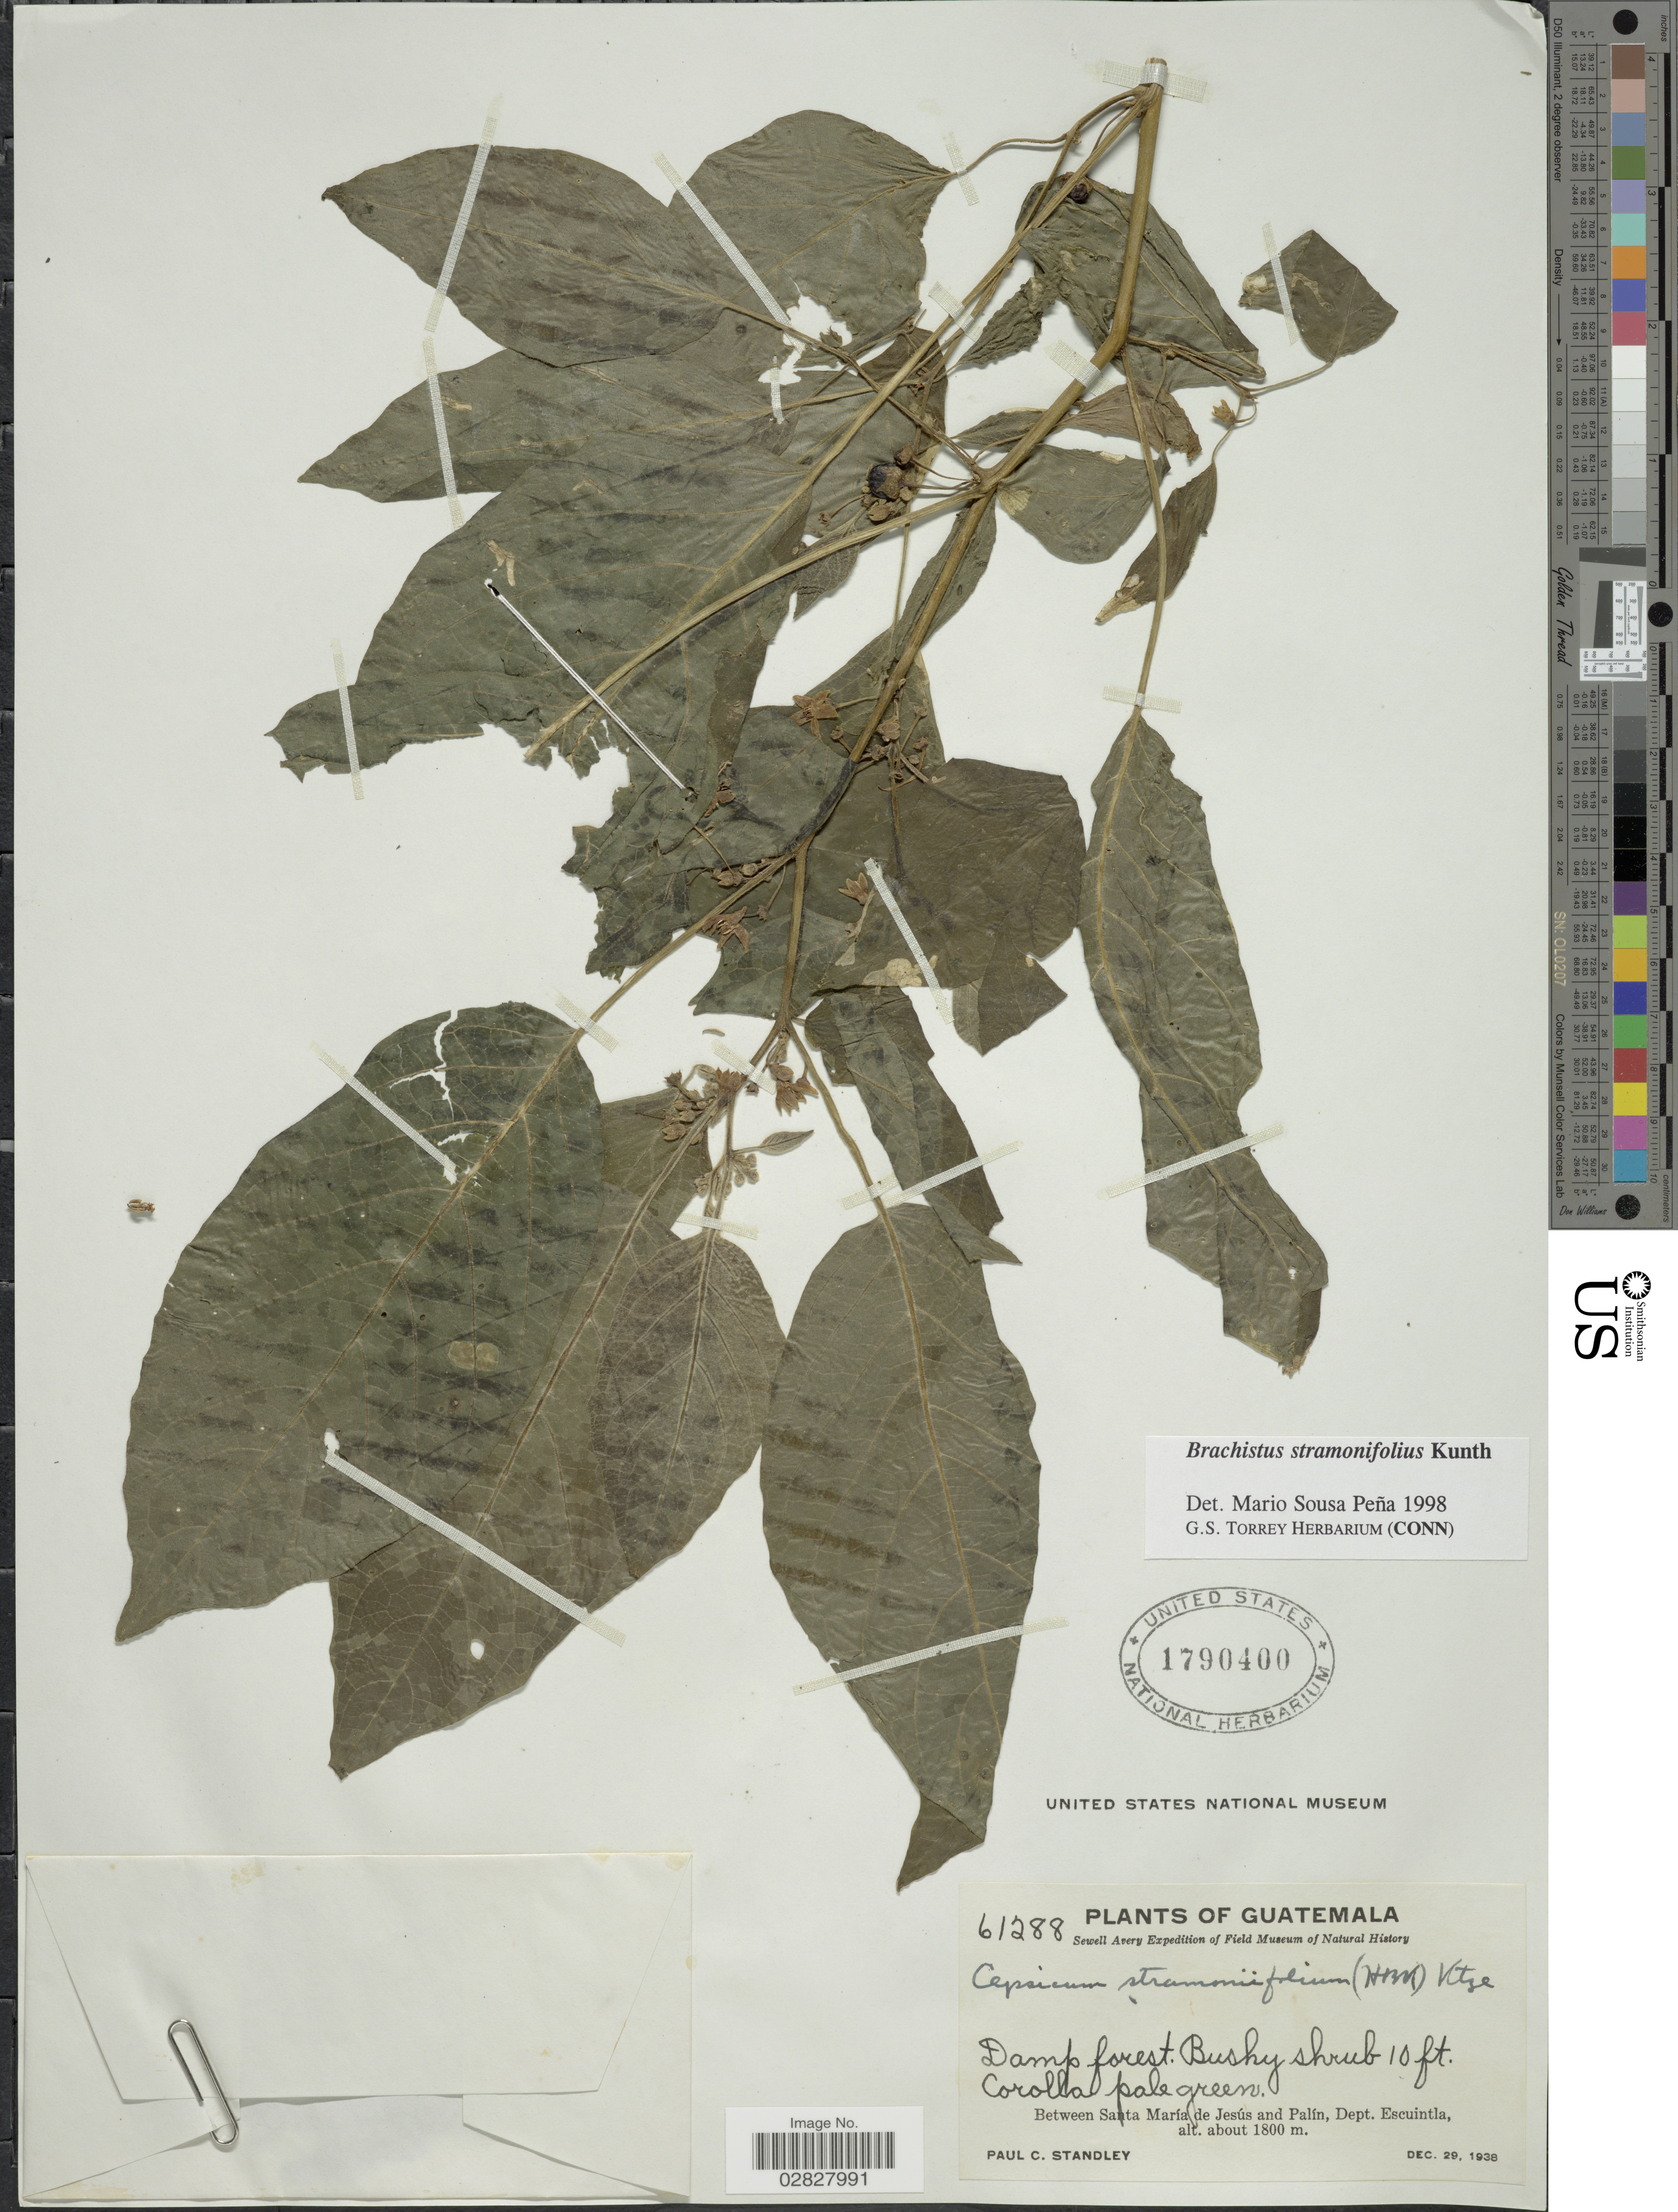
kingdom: Plantae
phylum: Tracheophyta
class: Magnoliopsida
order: Solanales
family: Solanaceae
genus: Brachistus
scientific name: Brachistus stramonifolius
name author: (Kunth) Miers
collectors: P. C. Standley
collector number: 61288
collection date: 1938-12-29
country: Guatemala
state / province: Escuintla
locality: Between Santa María de Jesús and Palín, Dept. Escuintla.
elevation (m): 1800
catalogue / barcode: US 1790400